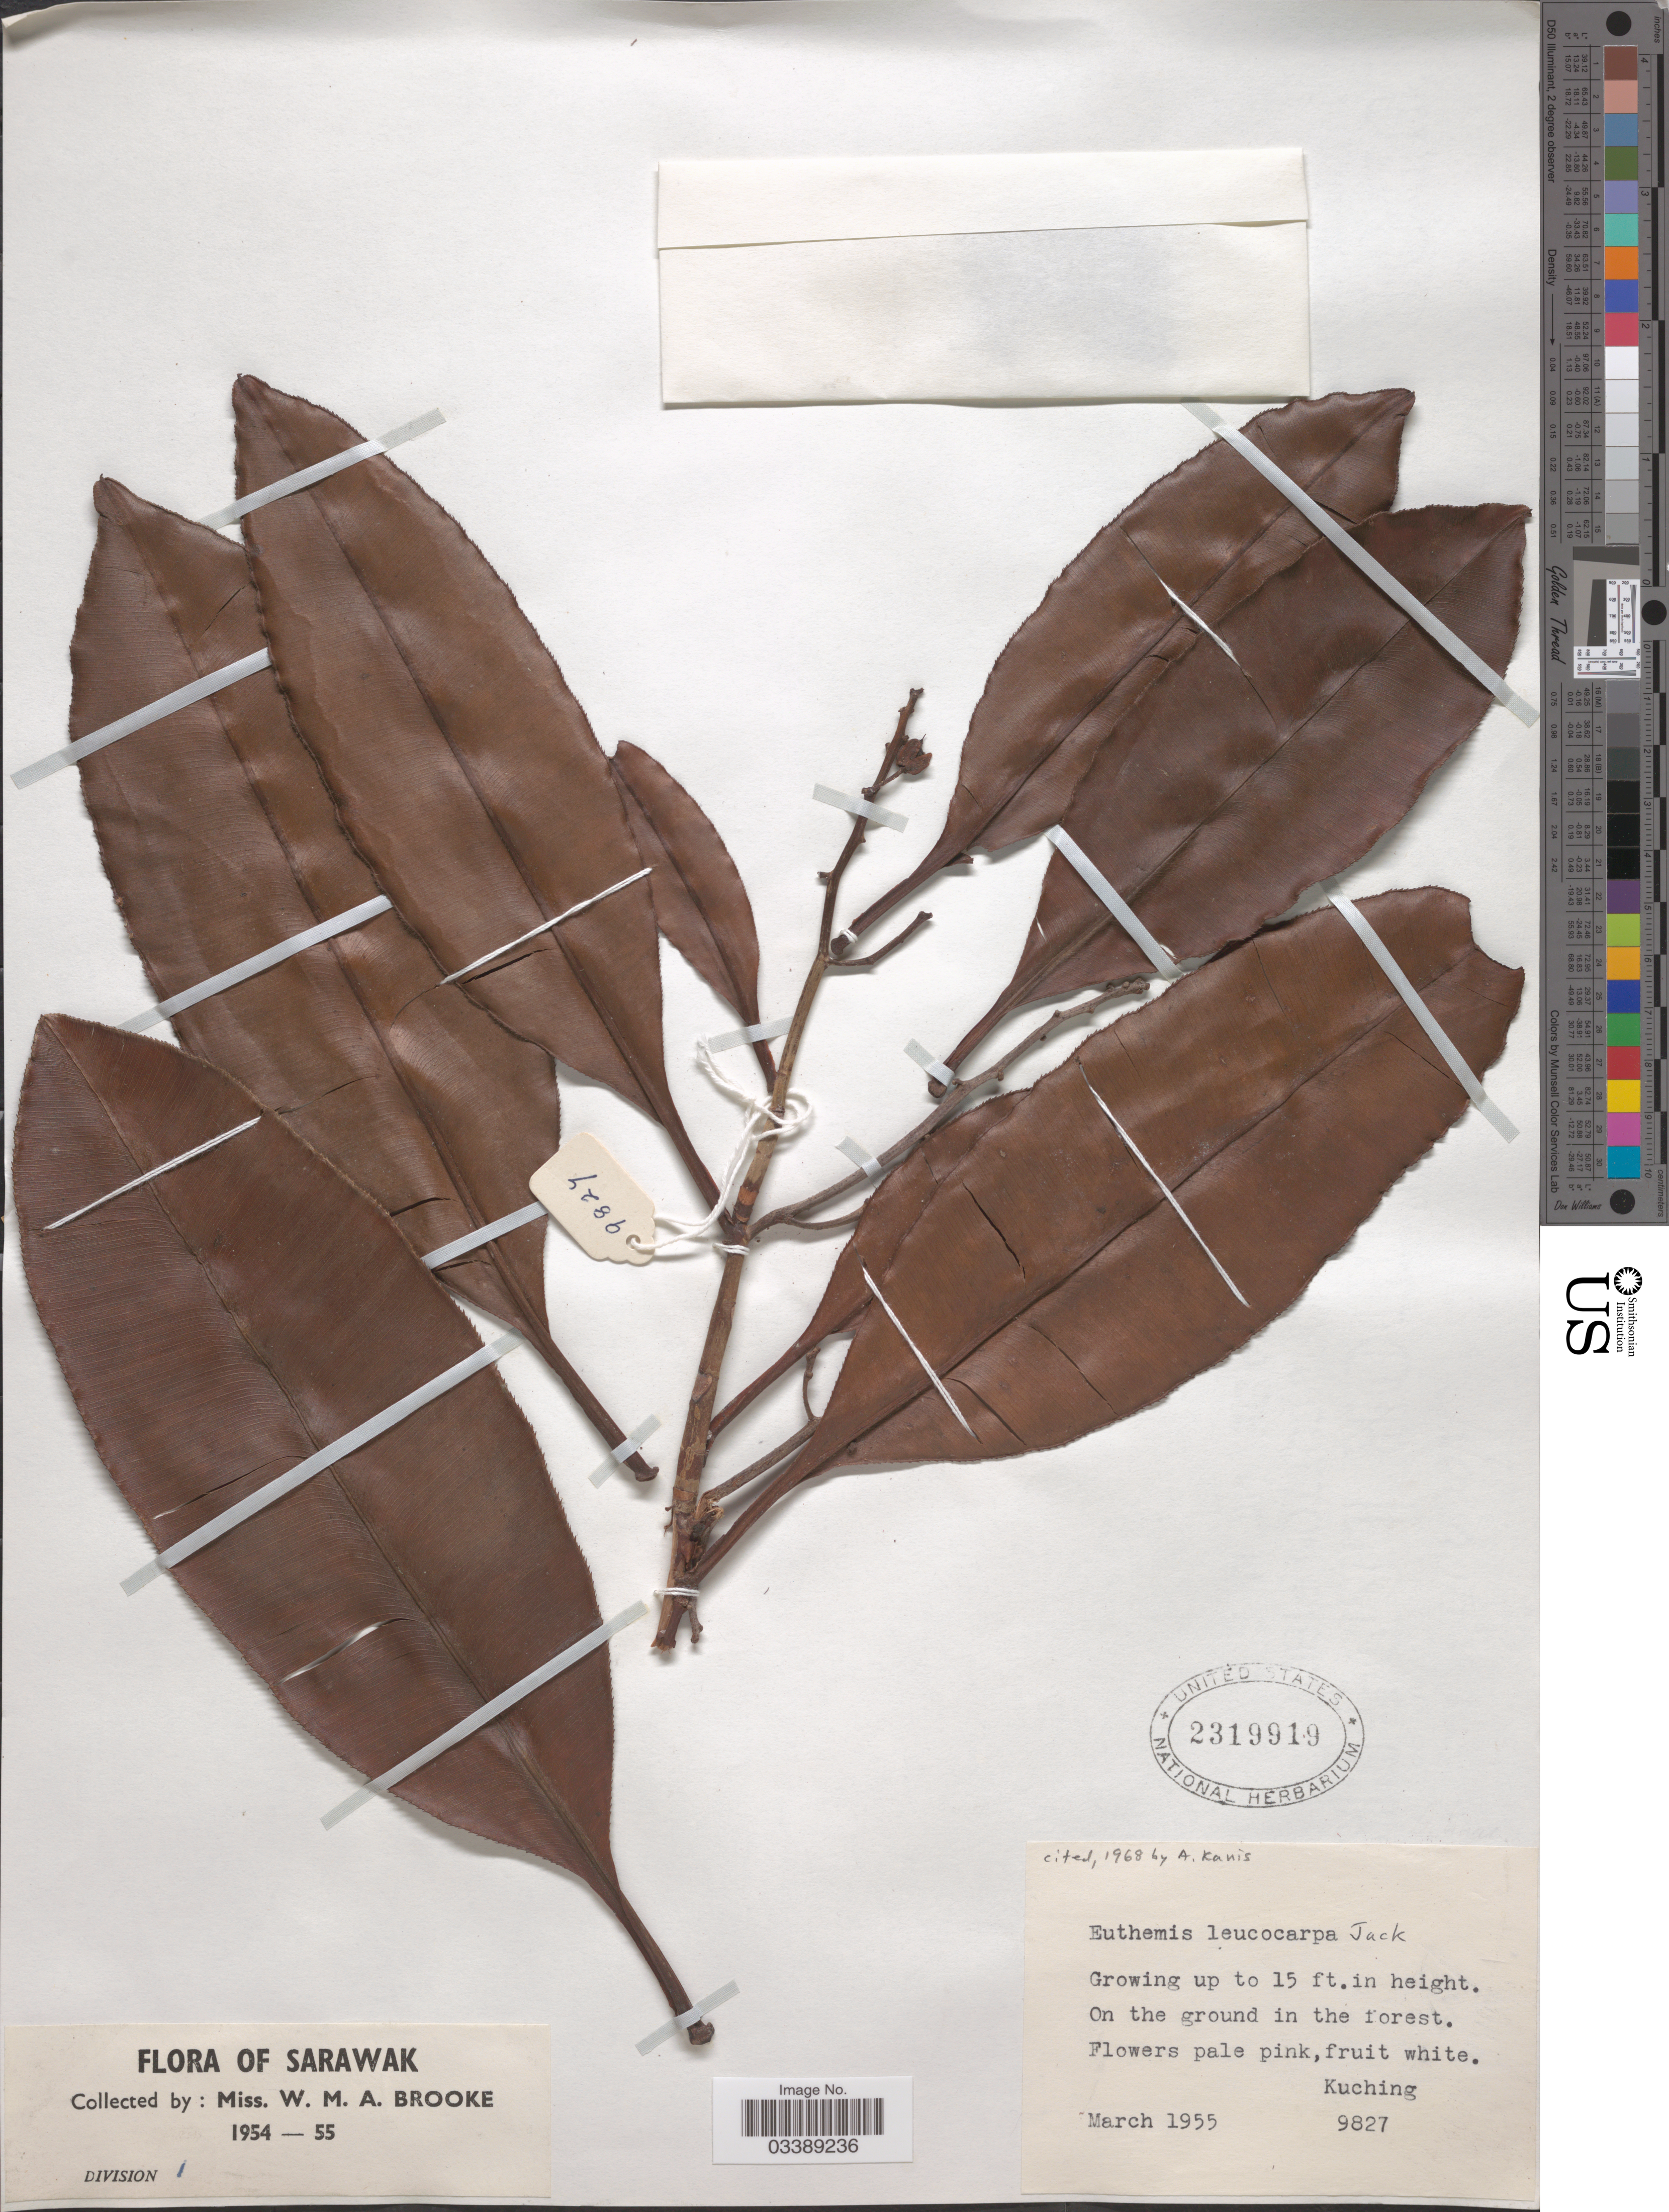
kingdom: Plantae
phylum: Tracheophyta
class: Magnoliopsida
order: Malpighiales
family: Ochnaceae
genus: Euthemis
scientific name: Euthemis leucocarpa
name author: Jack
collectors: W. Brooke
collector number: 9827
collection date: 1955-03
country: Malaysia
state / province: Sarawak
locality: Division 1. Kuching.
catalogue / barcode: US 2319919